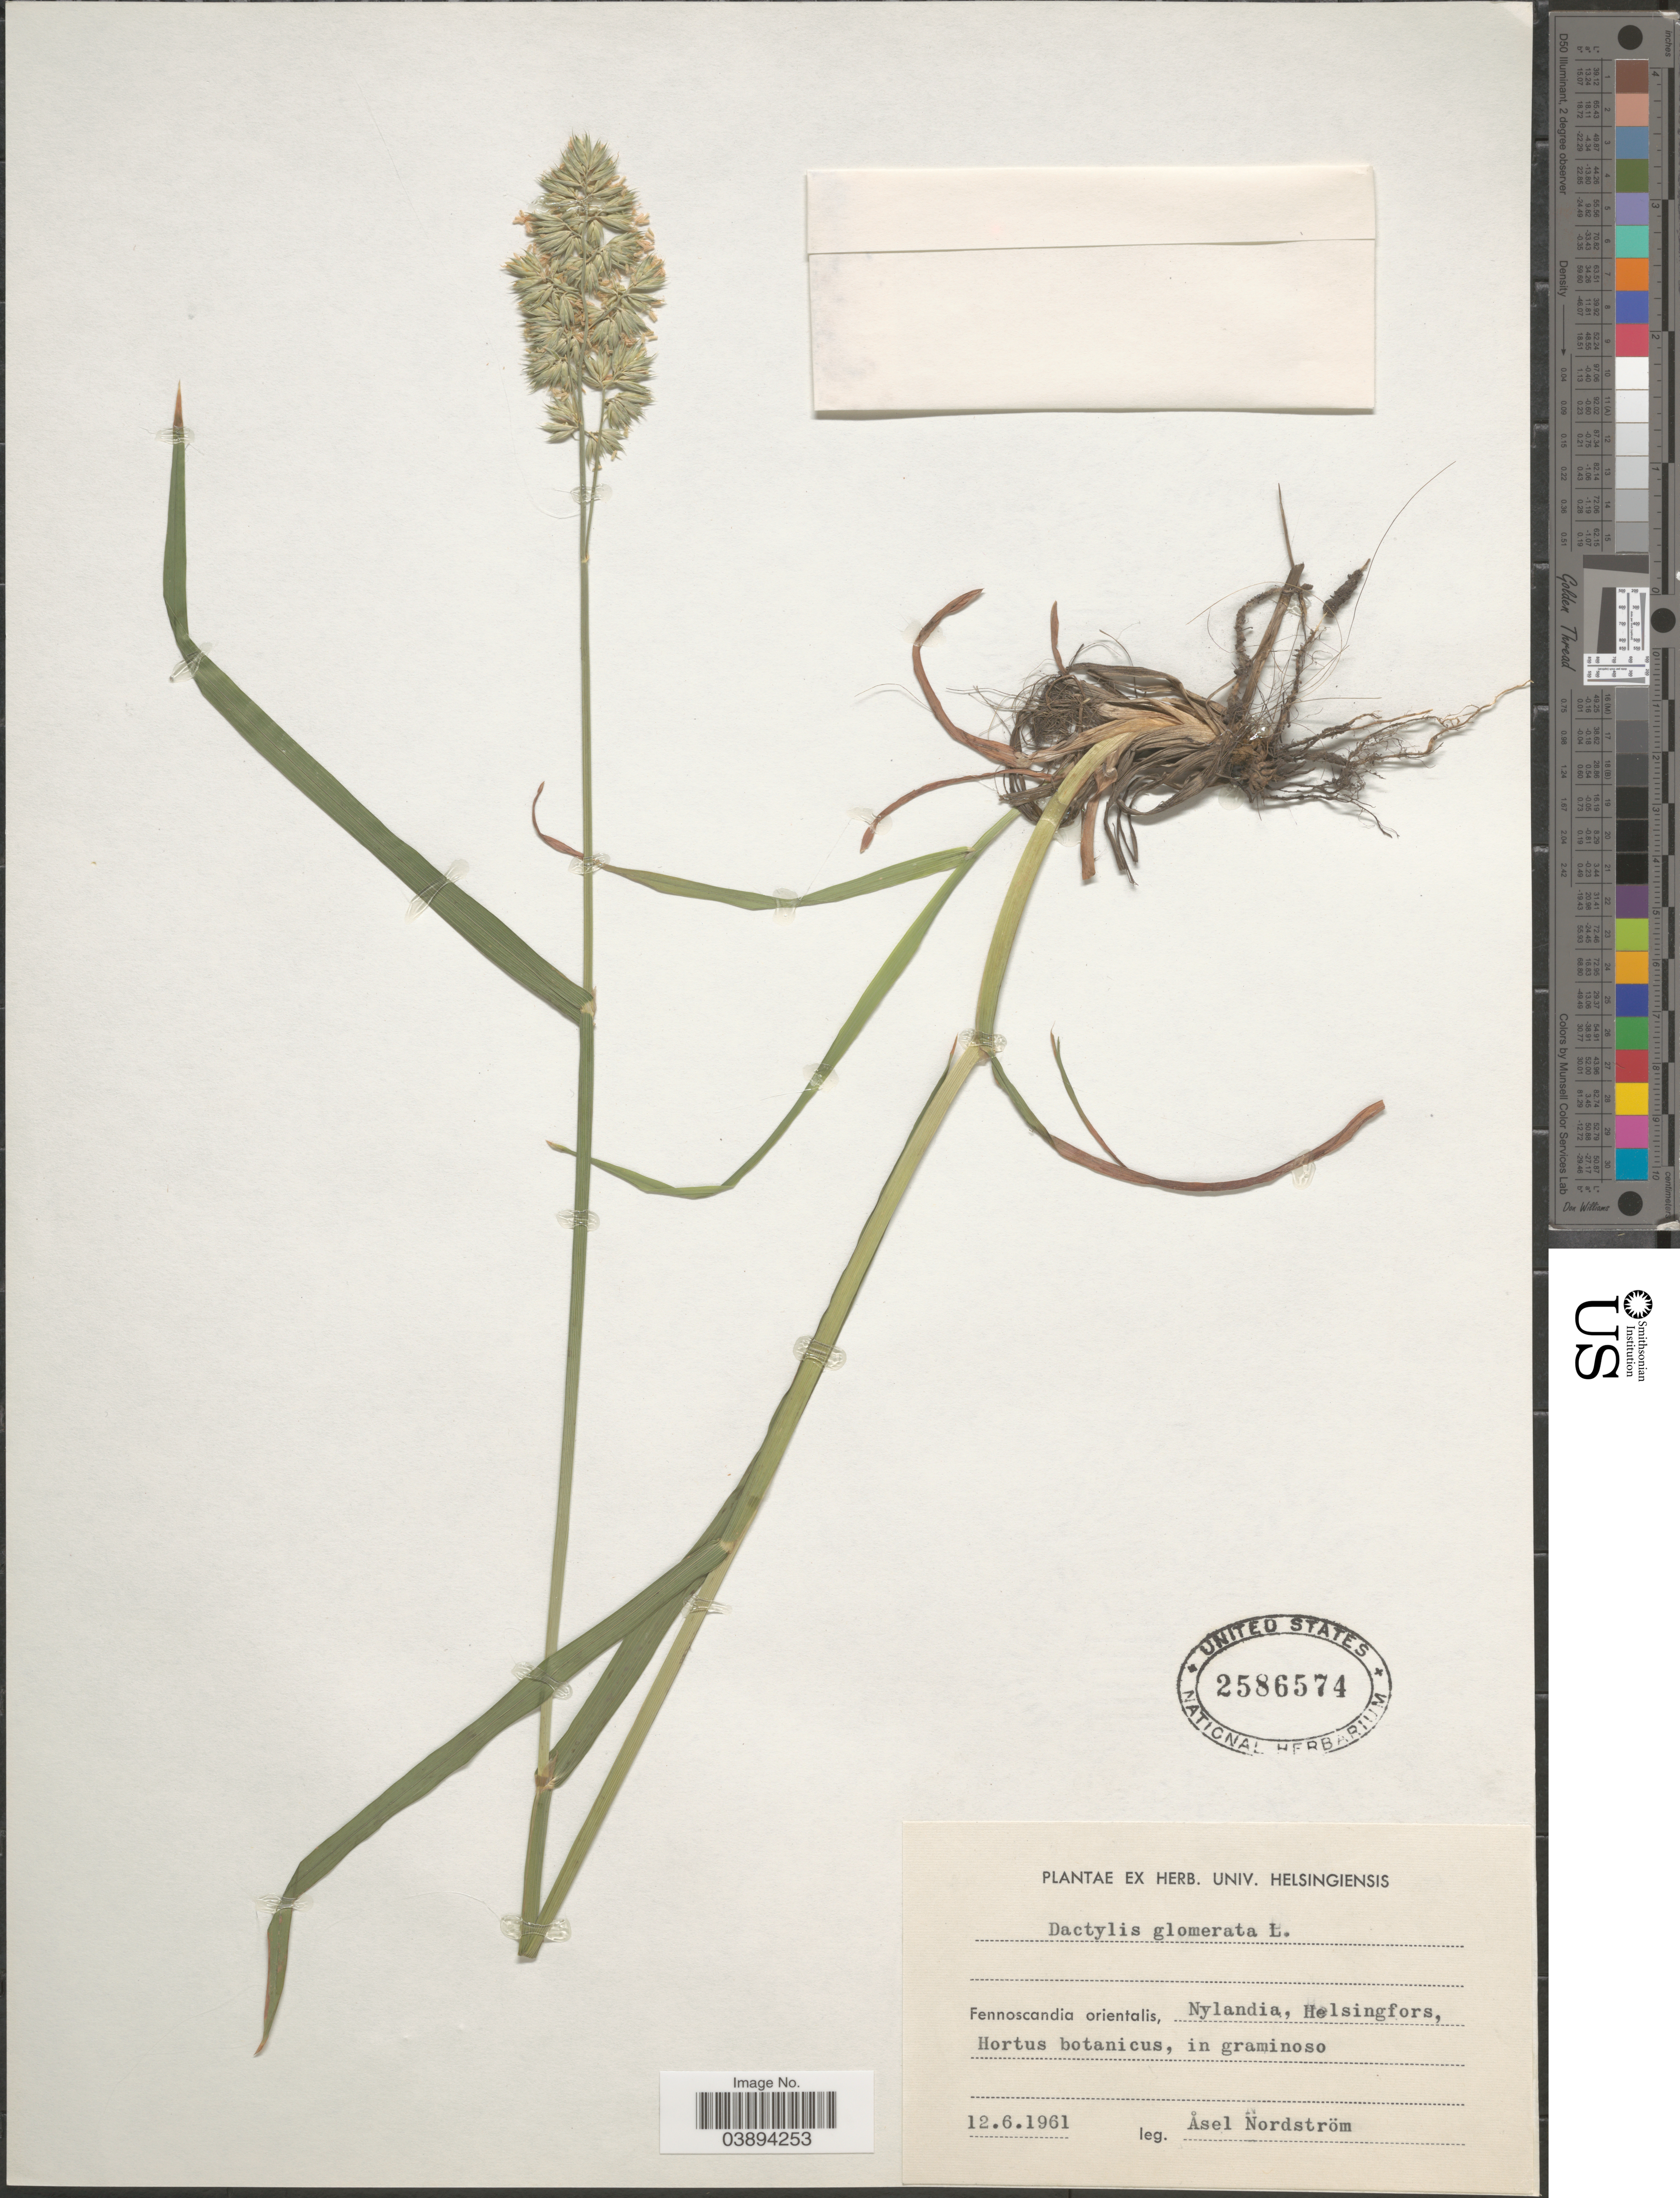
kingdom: Plantae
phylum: Tracheophyta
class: Liliopsida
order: Poales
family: Poaceae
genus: Dactylis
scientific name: Dactylis glomerata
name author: L.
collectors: A. Nordström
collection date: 1961-06-12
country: Finland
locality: Fennoscandia orientalis, Nylandia, Helsingfors, Hortus botanicus, in graminoso.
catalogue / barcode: US 2586574